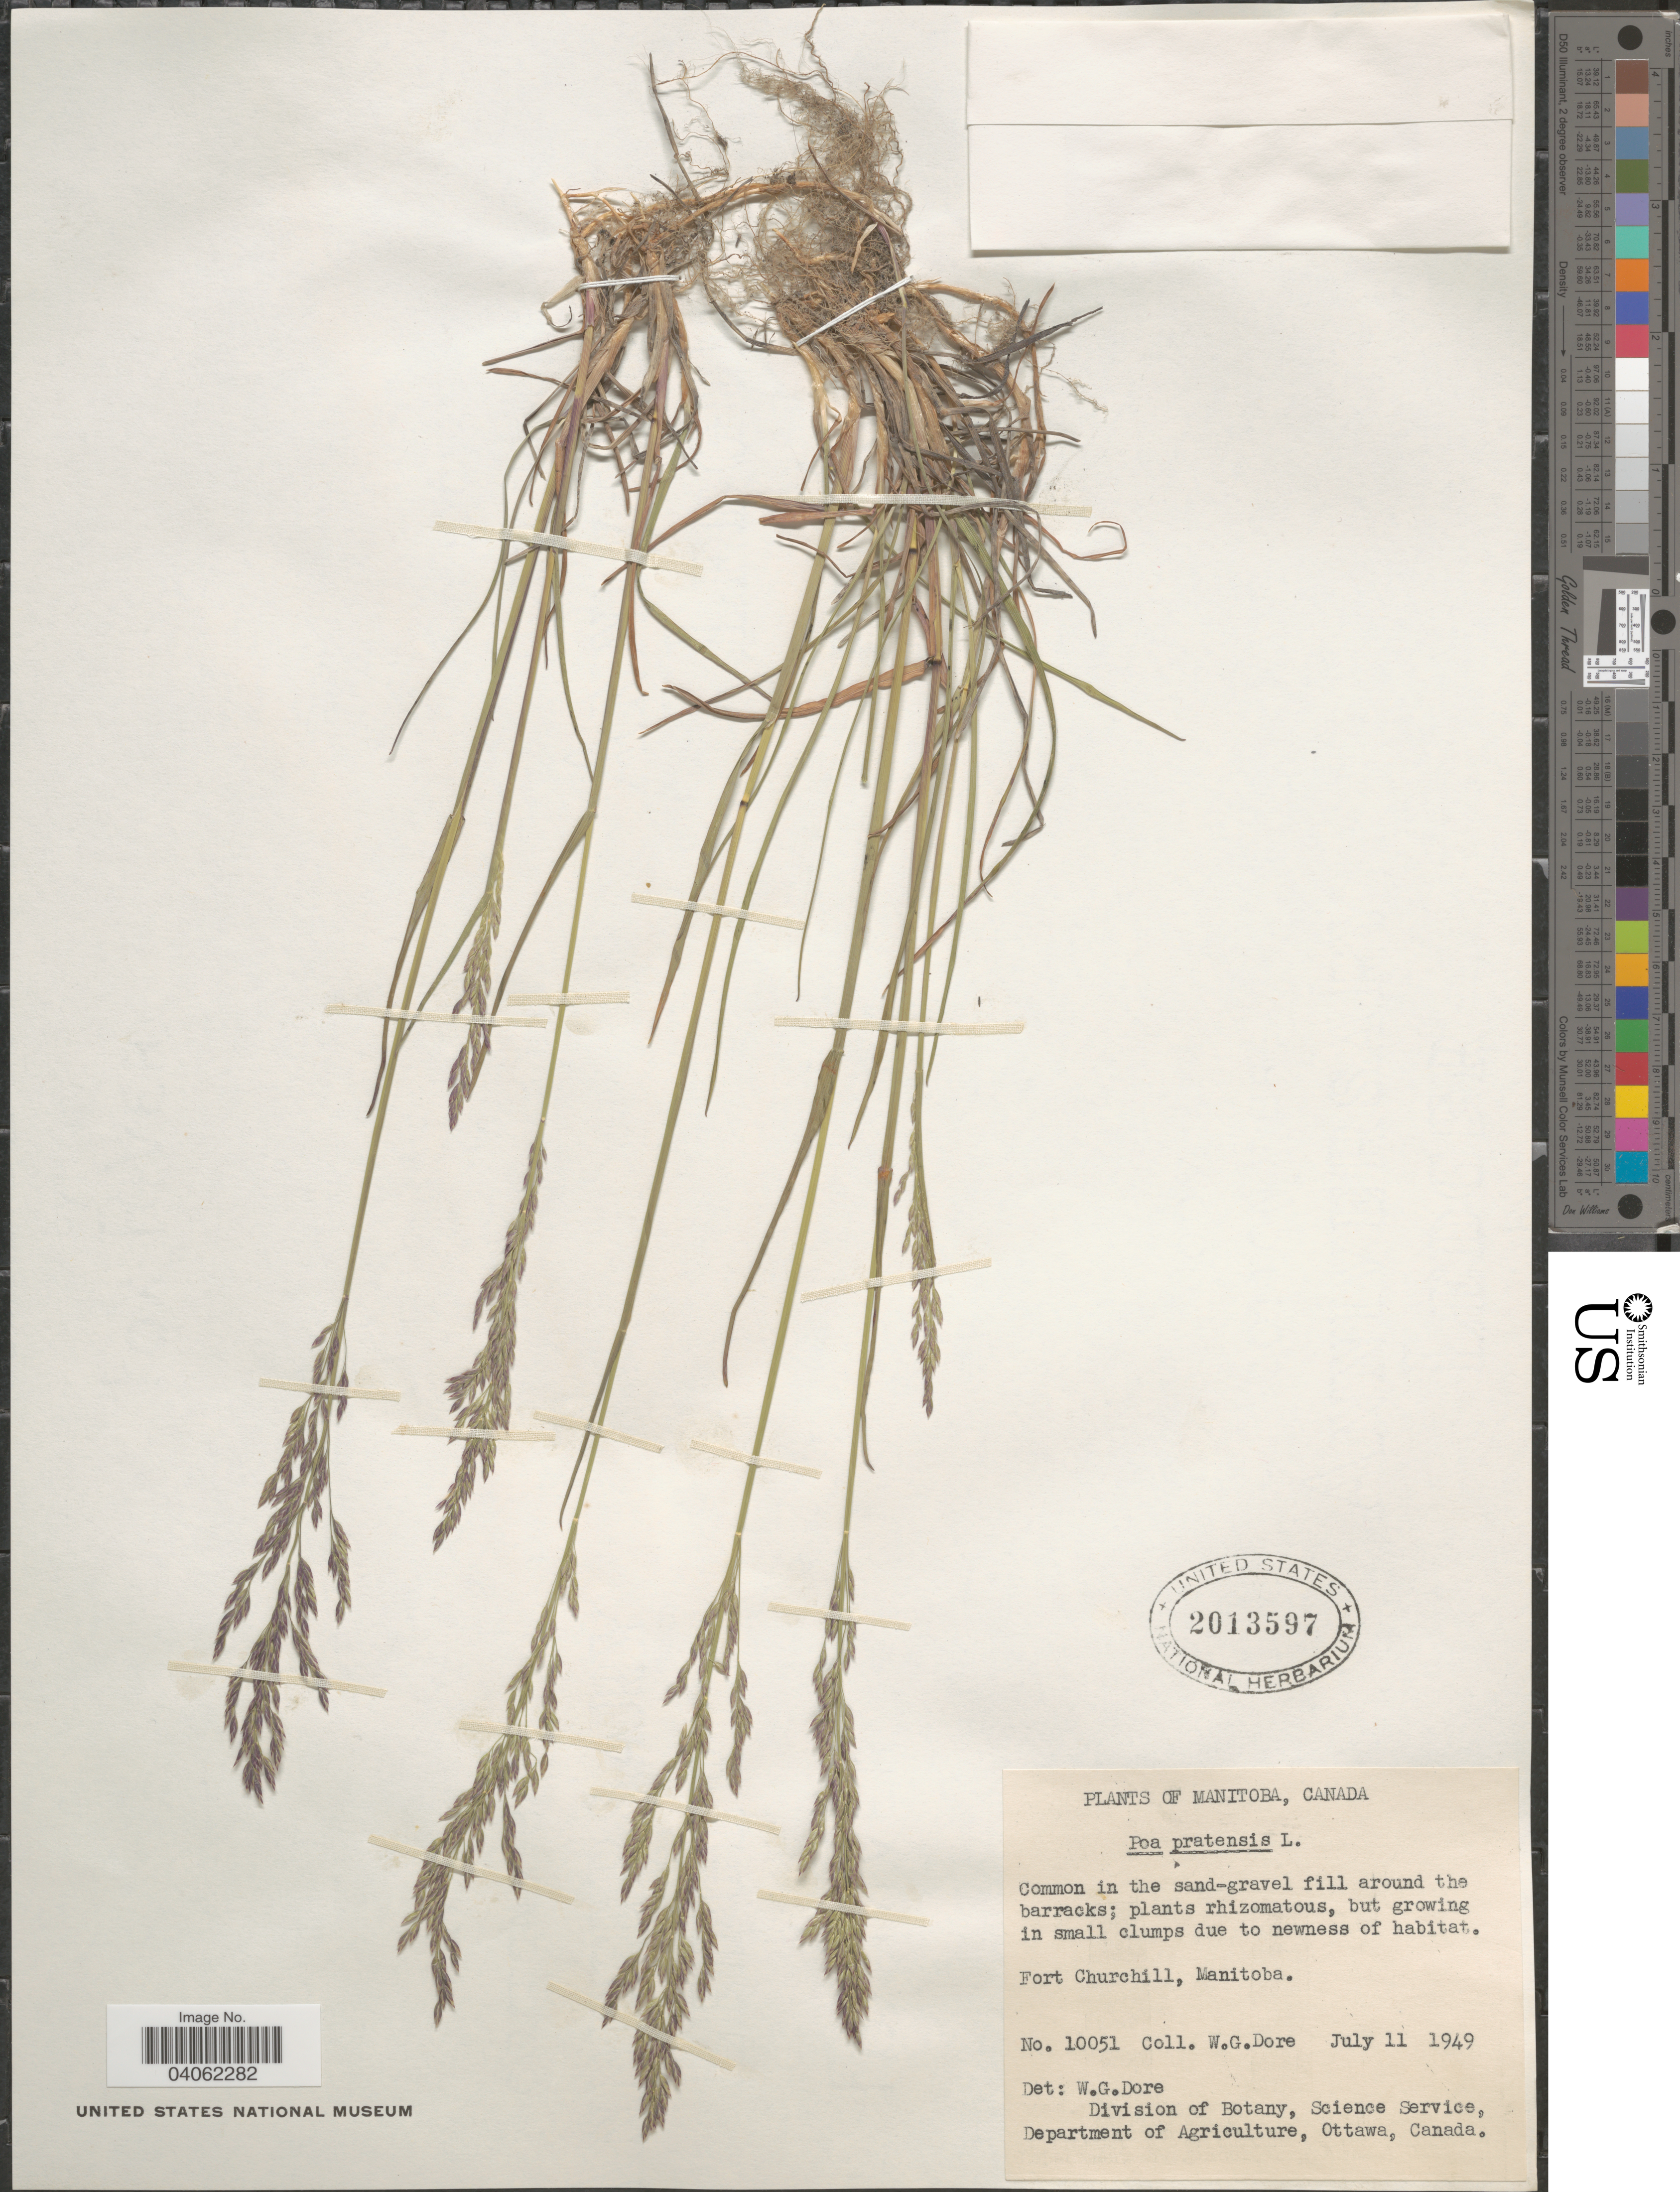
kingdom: Plantae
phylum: Tracheophyta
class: Liliopsida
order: Poales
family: Poaceae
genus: Poa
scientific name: Poa pratensis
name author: L.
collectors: W. Dore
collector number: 10051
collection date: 1949-07-11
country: Canada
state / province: Manitoba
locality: Fort Churchill.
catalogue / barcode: US 2013597